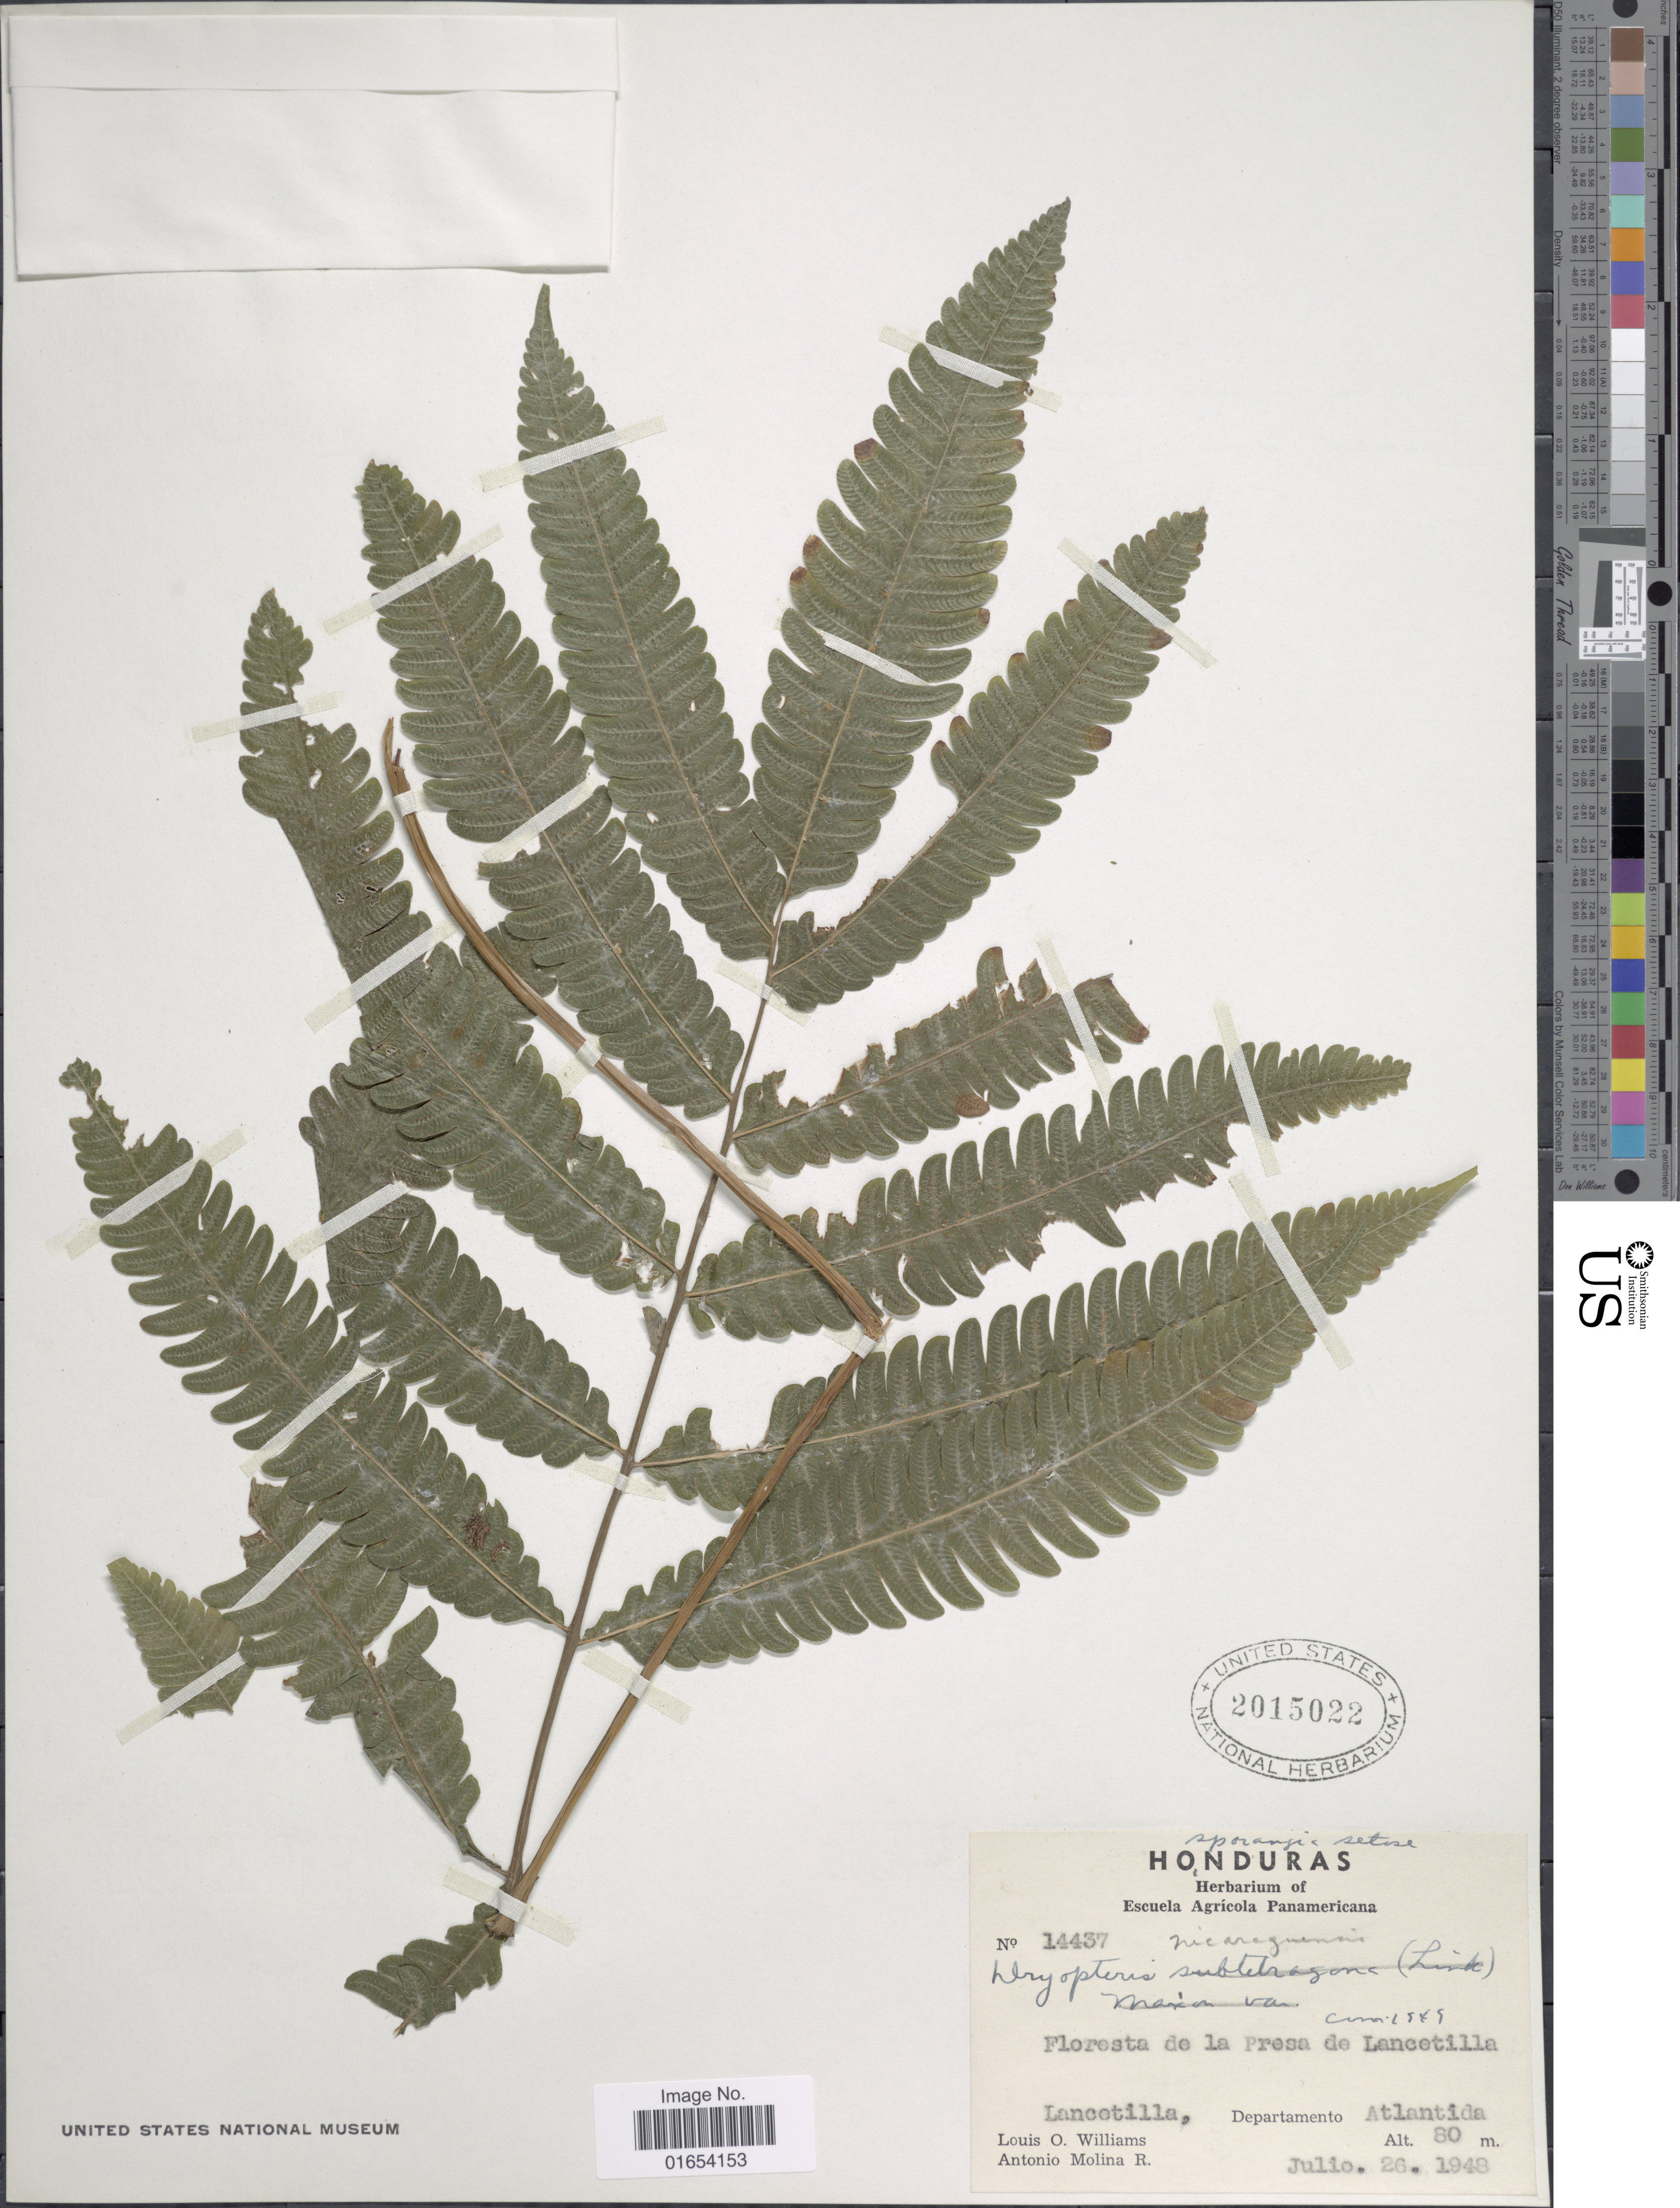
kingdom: Plantae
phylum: Tracheophyta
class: Polypodiopsida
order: Polypodiales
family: Thelypteridaceae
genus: Goniopteris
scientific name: Goniopteris nicaraguensis (C. Chr.) comb. nov., ined 2015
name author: (C. Chr.)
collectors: L. O. Williams & A. Molina R.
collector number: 14437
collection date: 1948-07-26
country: Honduras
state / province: Atlántida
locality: Floresta de la Presa de Lancetilla, Lancetilla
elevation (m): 80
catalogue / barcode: US 2015022